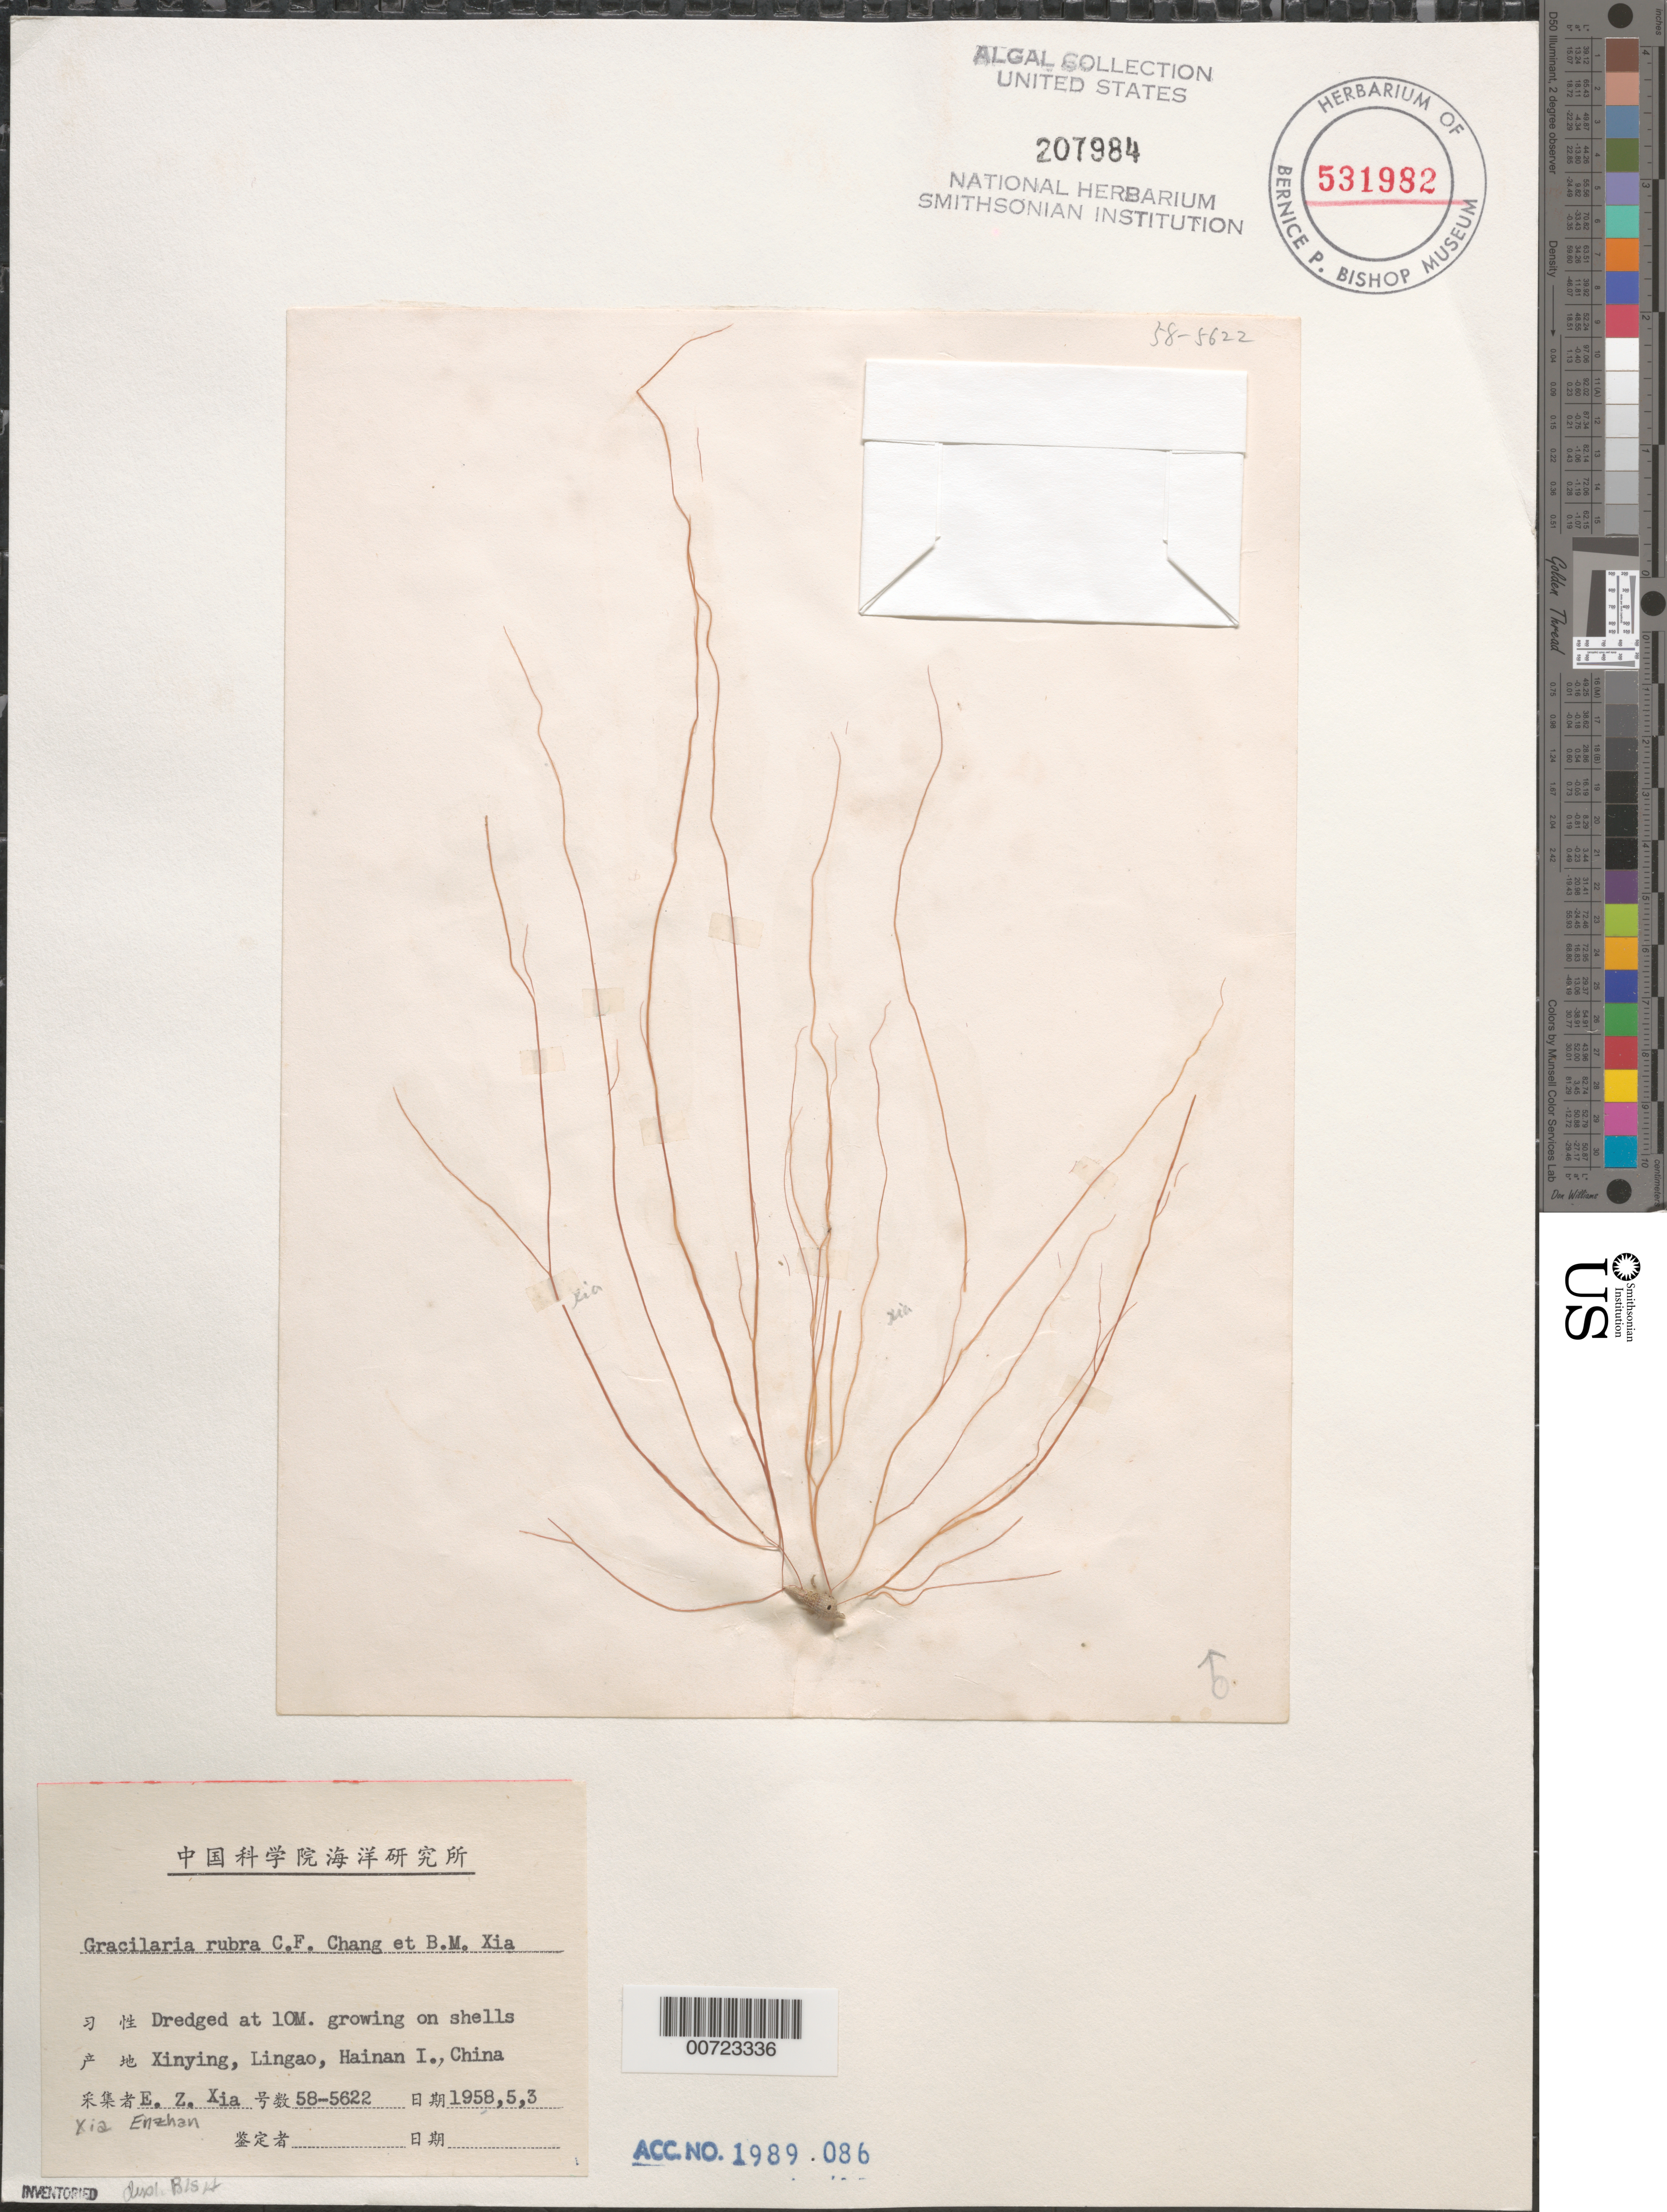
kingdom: Plantae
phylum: Rhodophyta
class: Florideophyceae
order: Gracilariales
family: Gracilariaceae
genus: Gracilaria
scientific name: Gracilaria dura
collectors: E. Xia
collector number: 58-5622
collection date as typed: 03 May 1958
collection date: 1958-05-03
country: China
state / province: Hainan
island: Hainan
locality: Xinying, Lingao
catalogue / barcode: US 207984